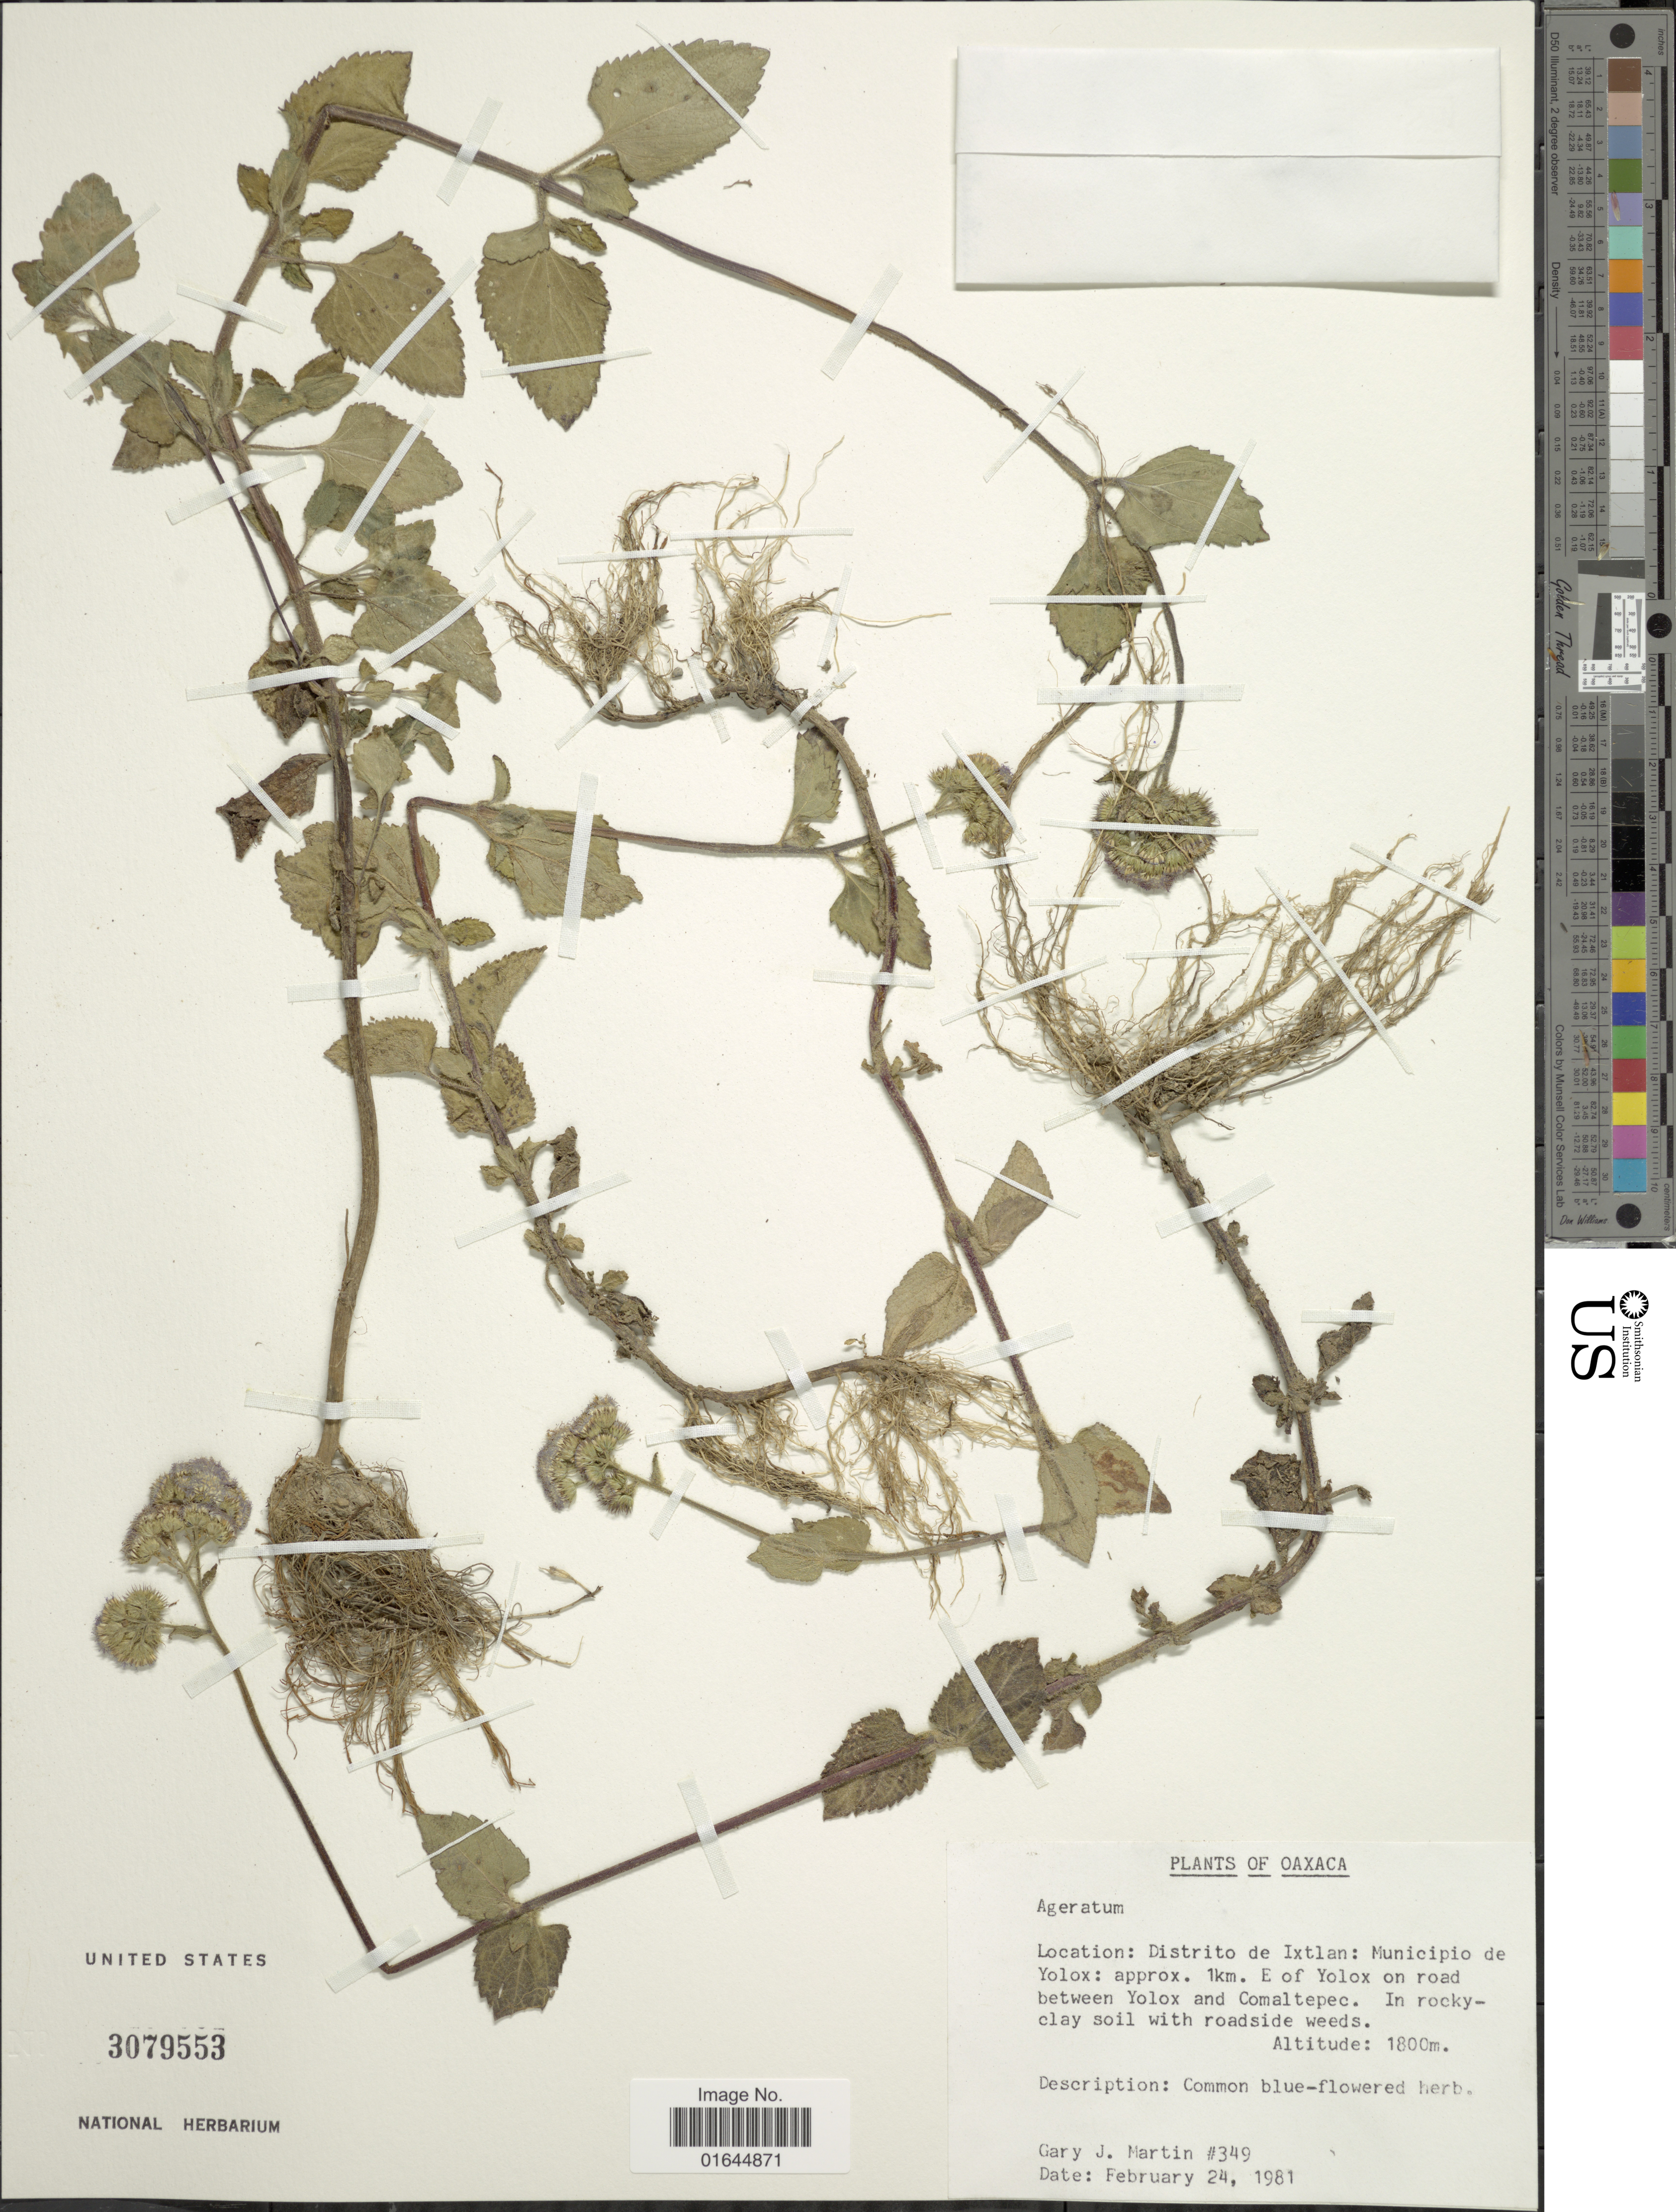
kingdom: Plantae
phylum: Tracheophyta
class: Magnoliopsida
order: Asterales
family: Asteraceae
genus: Ageratum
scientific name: Ageratum houstonianum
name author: Mill.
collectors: G. J. Martin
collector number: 349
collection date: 1981-02-24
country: Mexico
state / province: Oaxaca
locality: Oaxaca, Distrito de Ixtlan: Muncipio de Yolox: approx. 1 km. E of Yolox on road between Yolox and Comaltepec.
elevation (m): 1800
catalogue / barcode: US 3079553